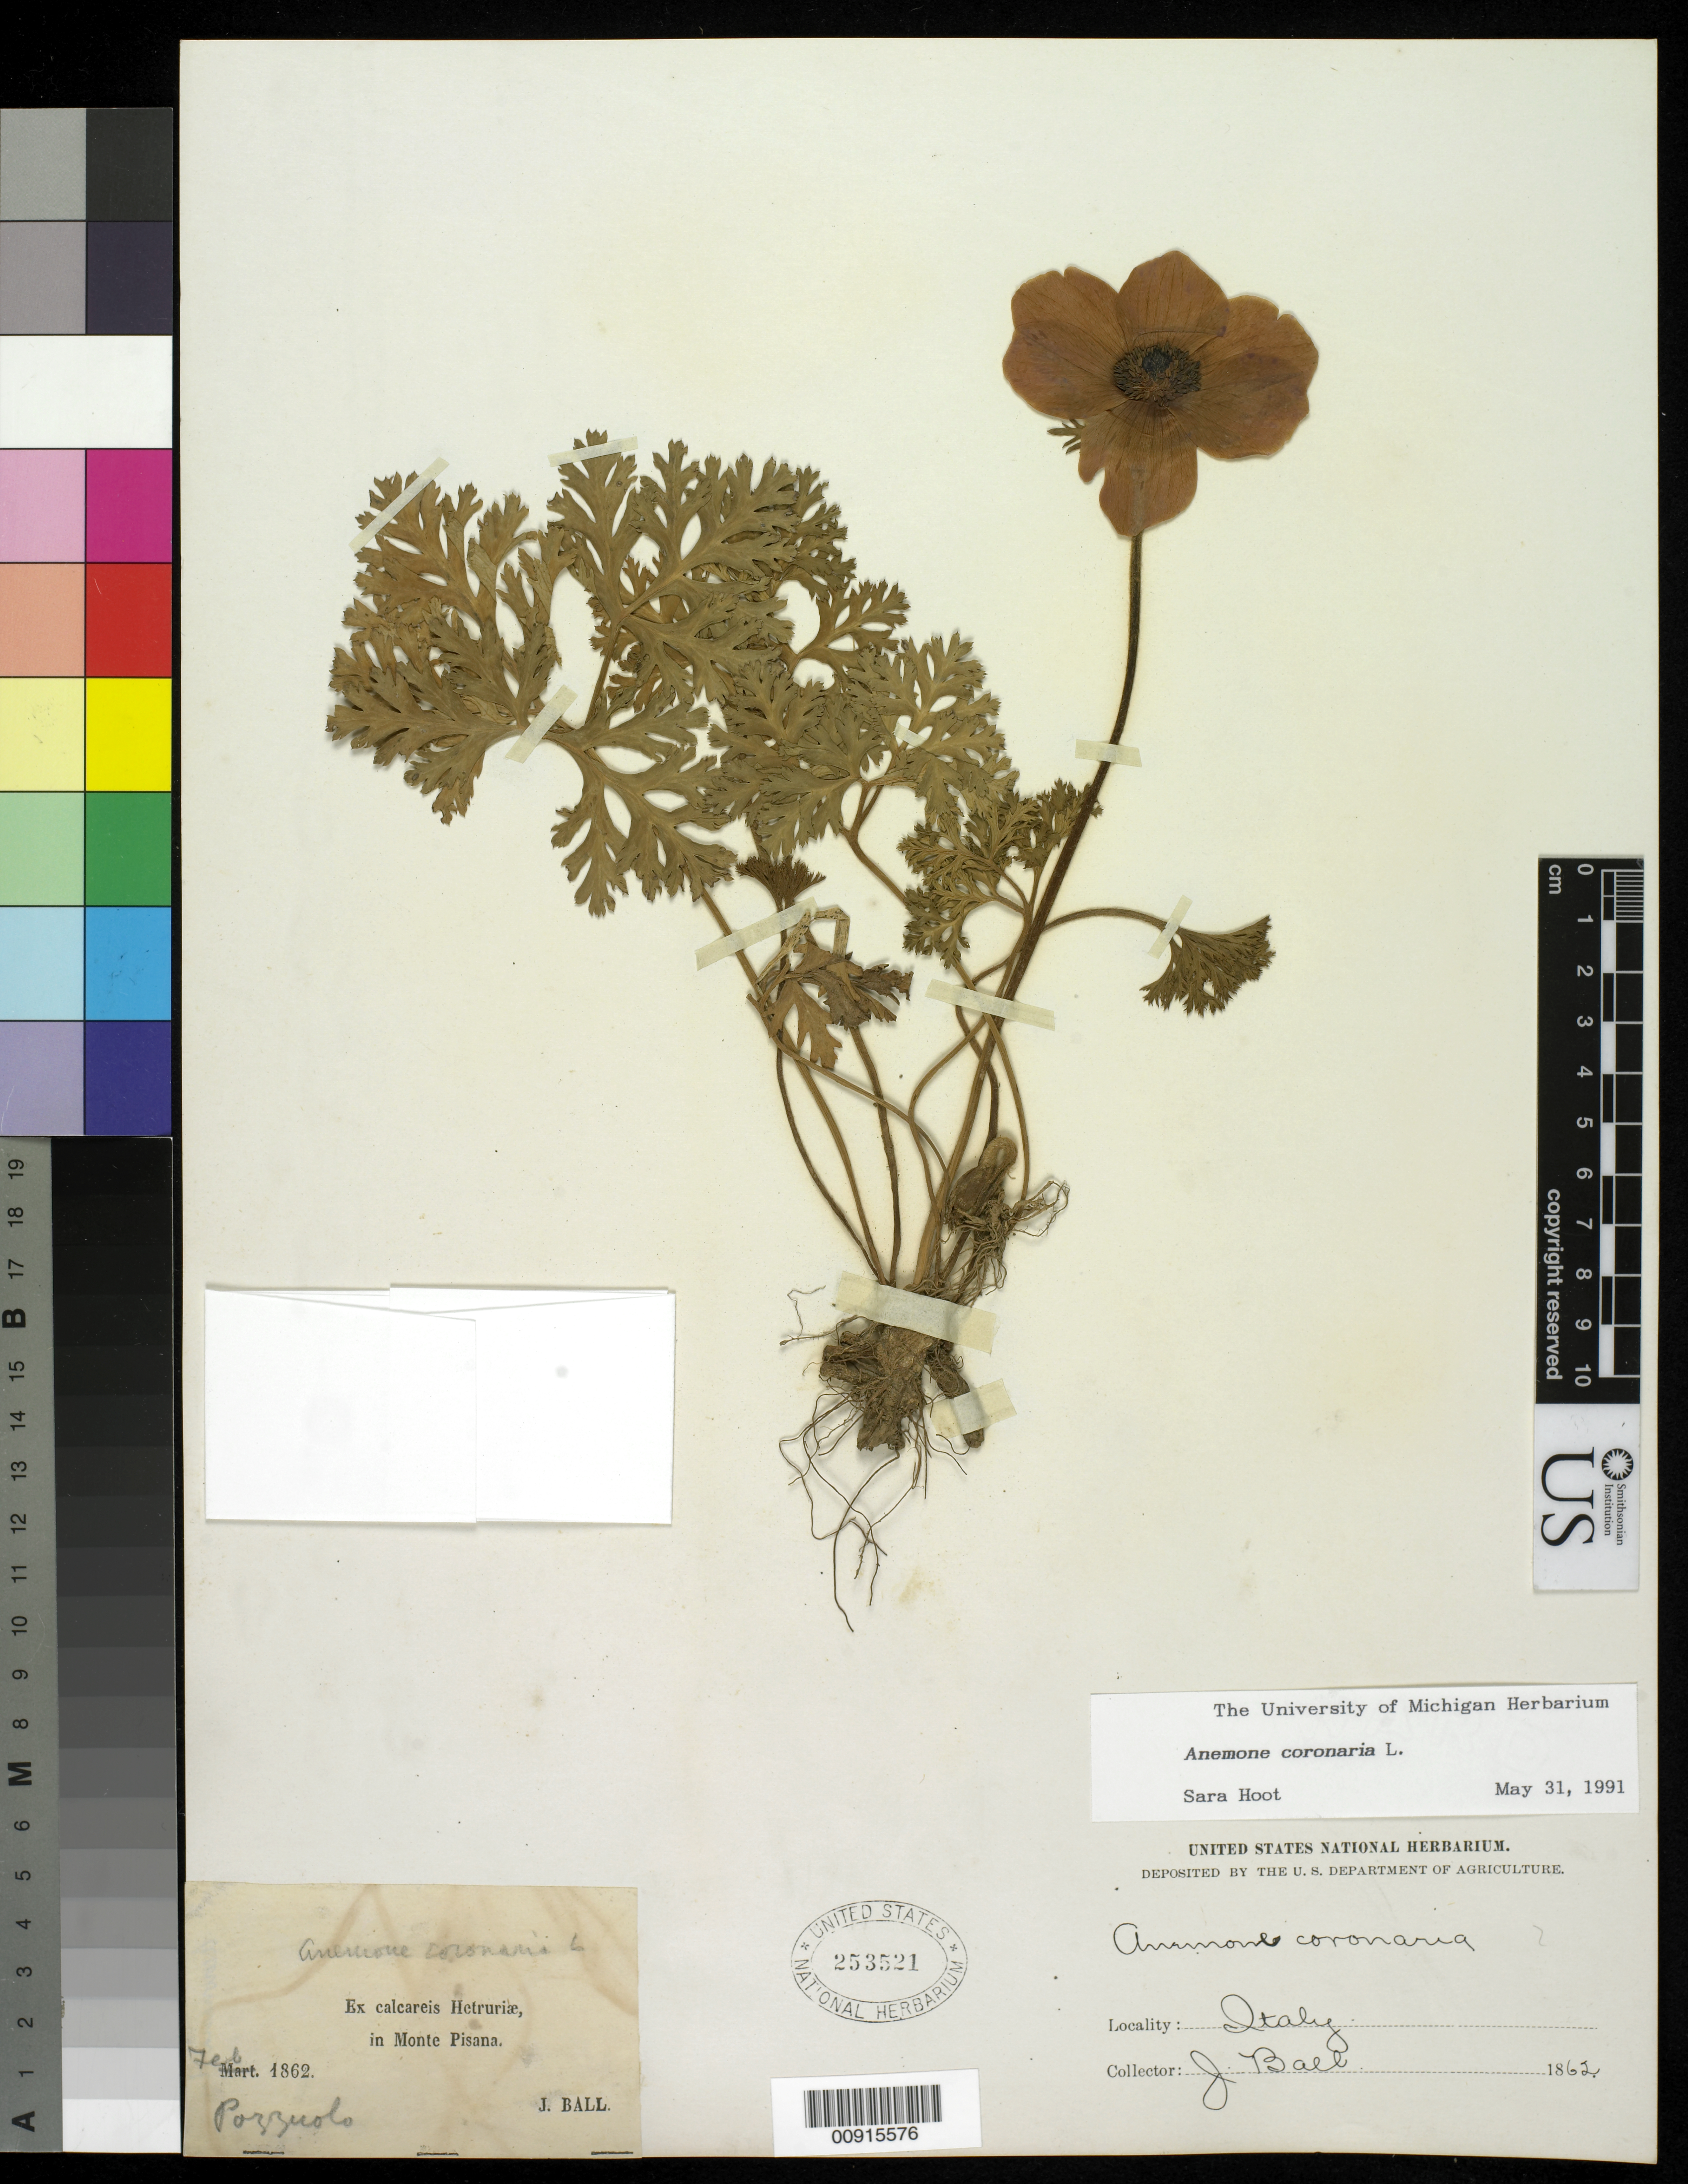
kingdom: Plantae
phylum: Tracheophyta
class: Magnoliopsida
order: Ranunculales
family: Ranunculaceae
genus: Anemone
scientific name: Anemone coronaria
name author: L.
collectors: J. Ball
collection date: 1862-02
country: Italy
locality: Pozzuolo; ex Calcareis Hetruriae in Monte Pisana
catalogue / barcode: US 253521